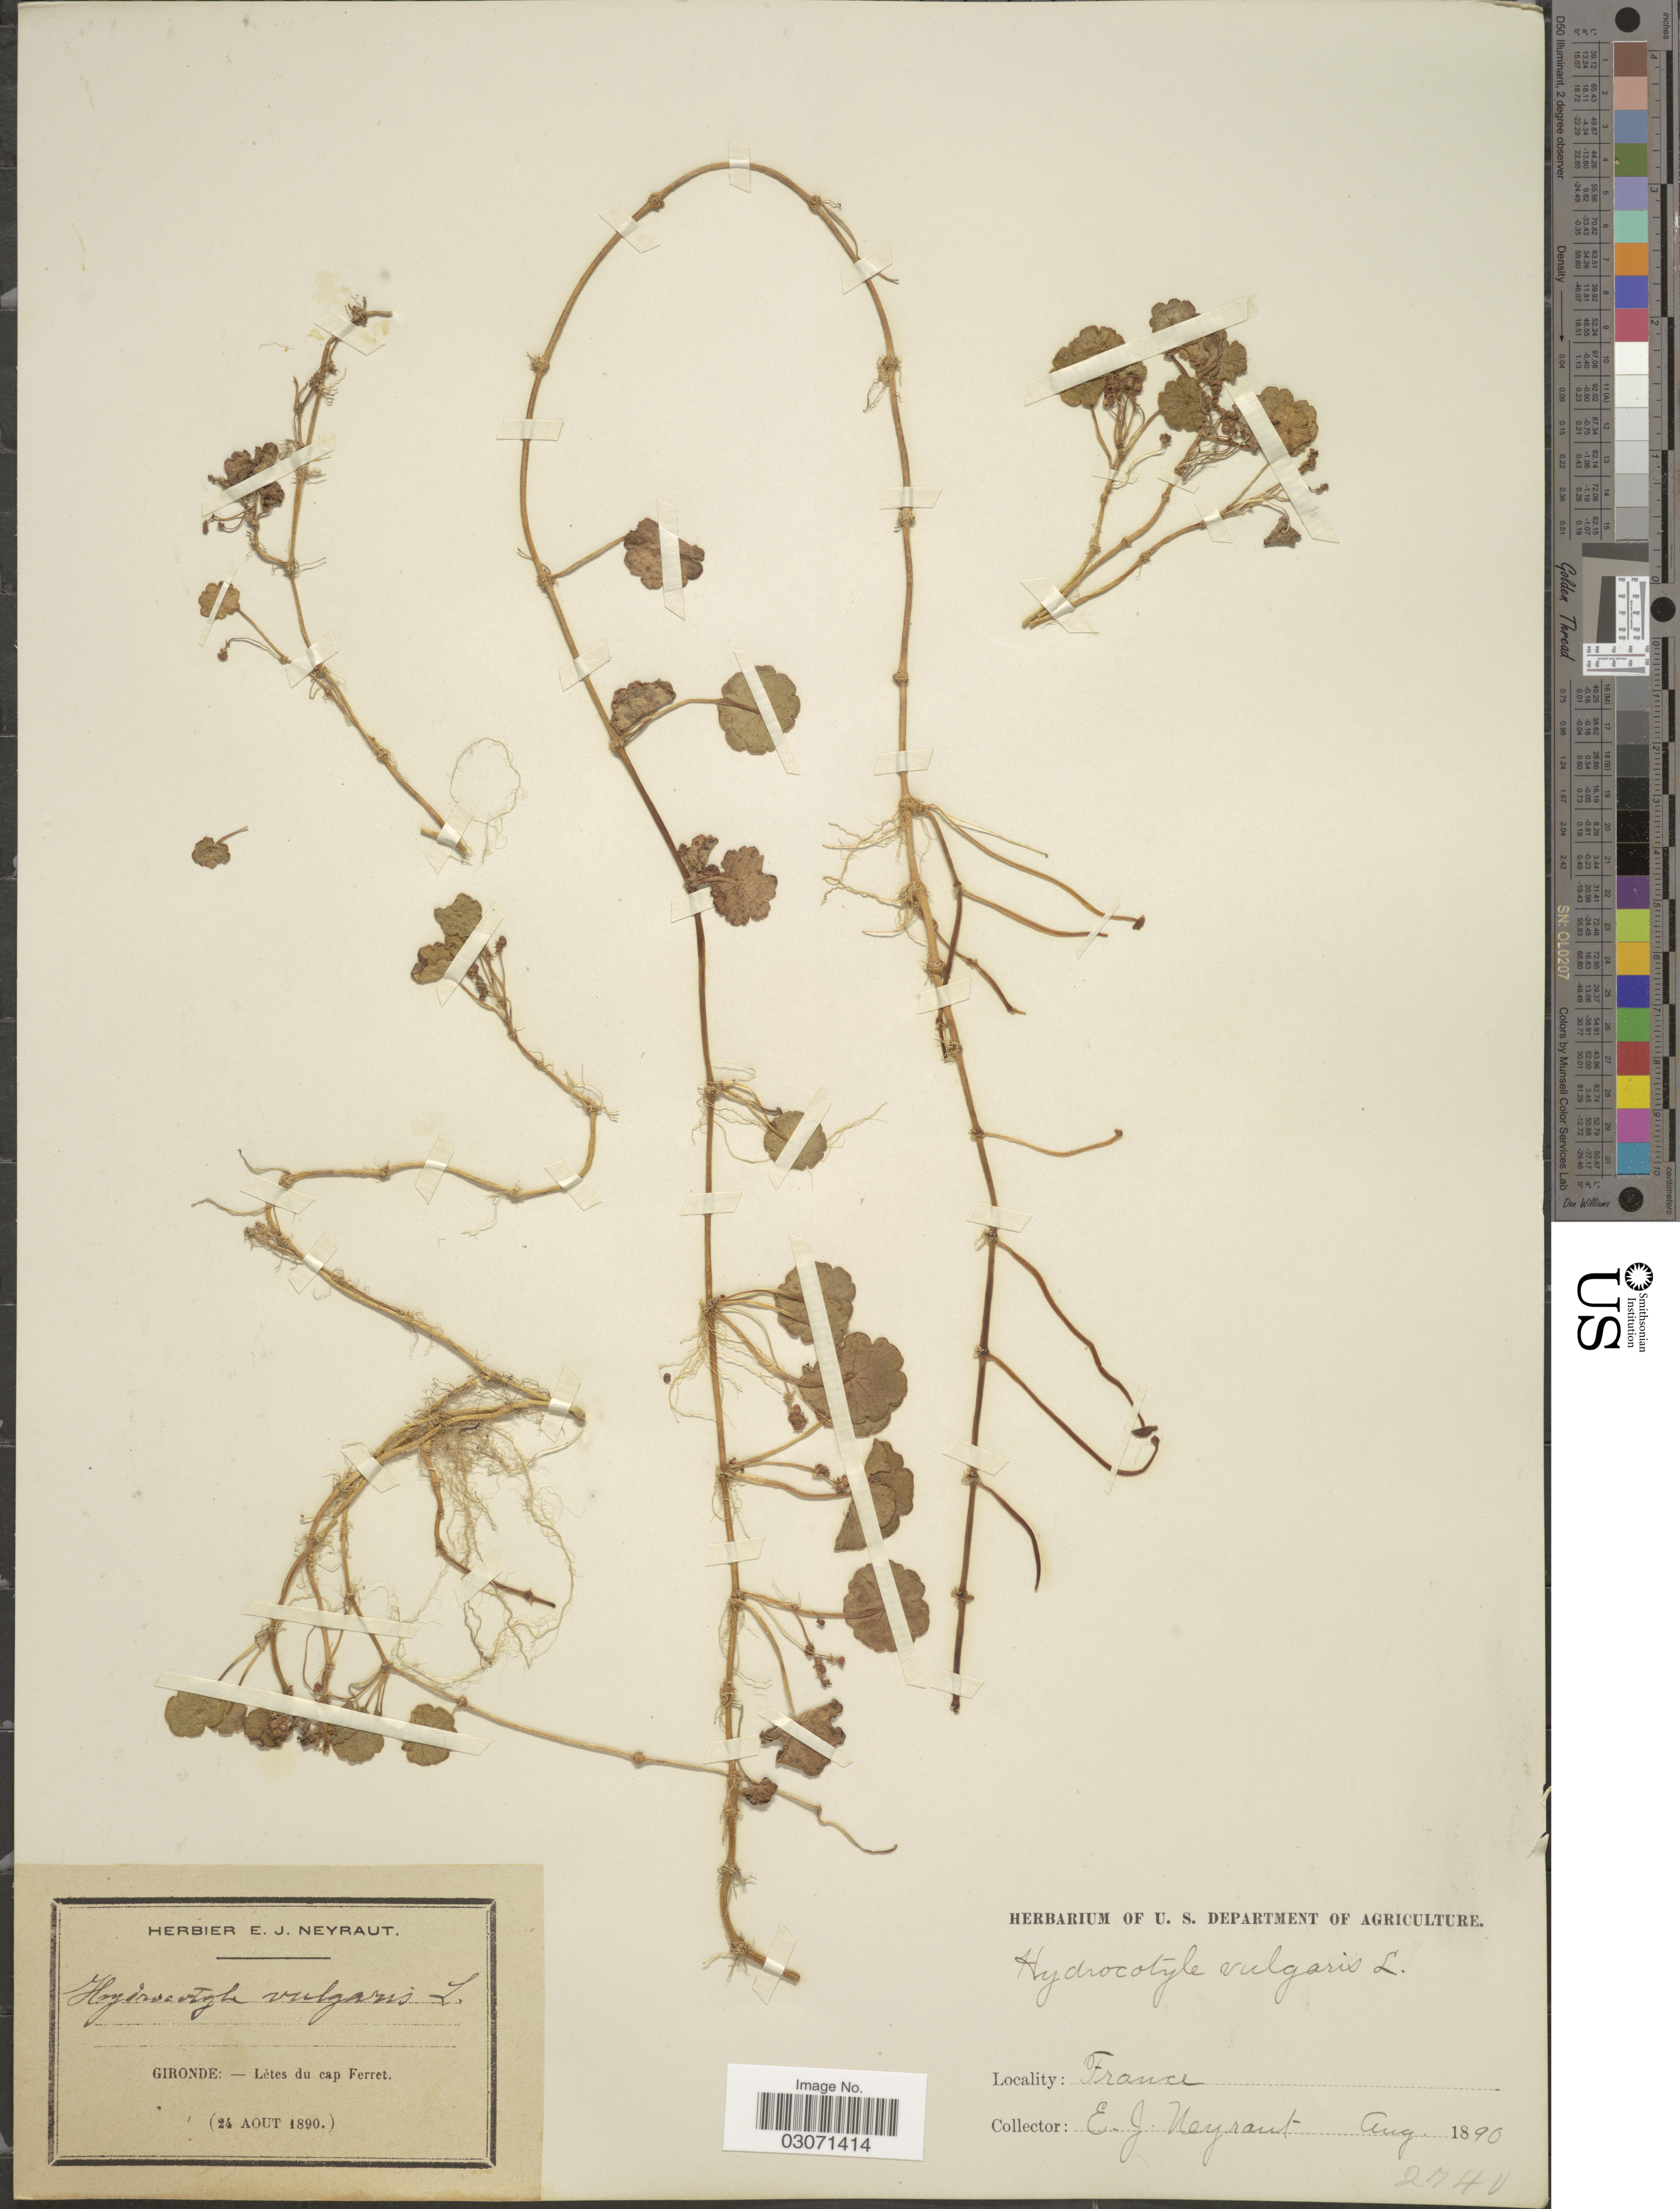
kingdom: Plantae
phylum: Tracheophyta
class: Magnoliopsida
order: Apiales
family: Araliaceae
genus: Hydrocotyle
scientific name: Hydrocotyle vulgaris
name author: L.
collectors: E. Neyraut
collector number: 2740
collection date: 1890-08-24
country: France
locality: Gironde: - Lètes du cap Ferret.